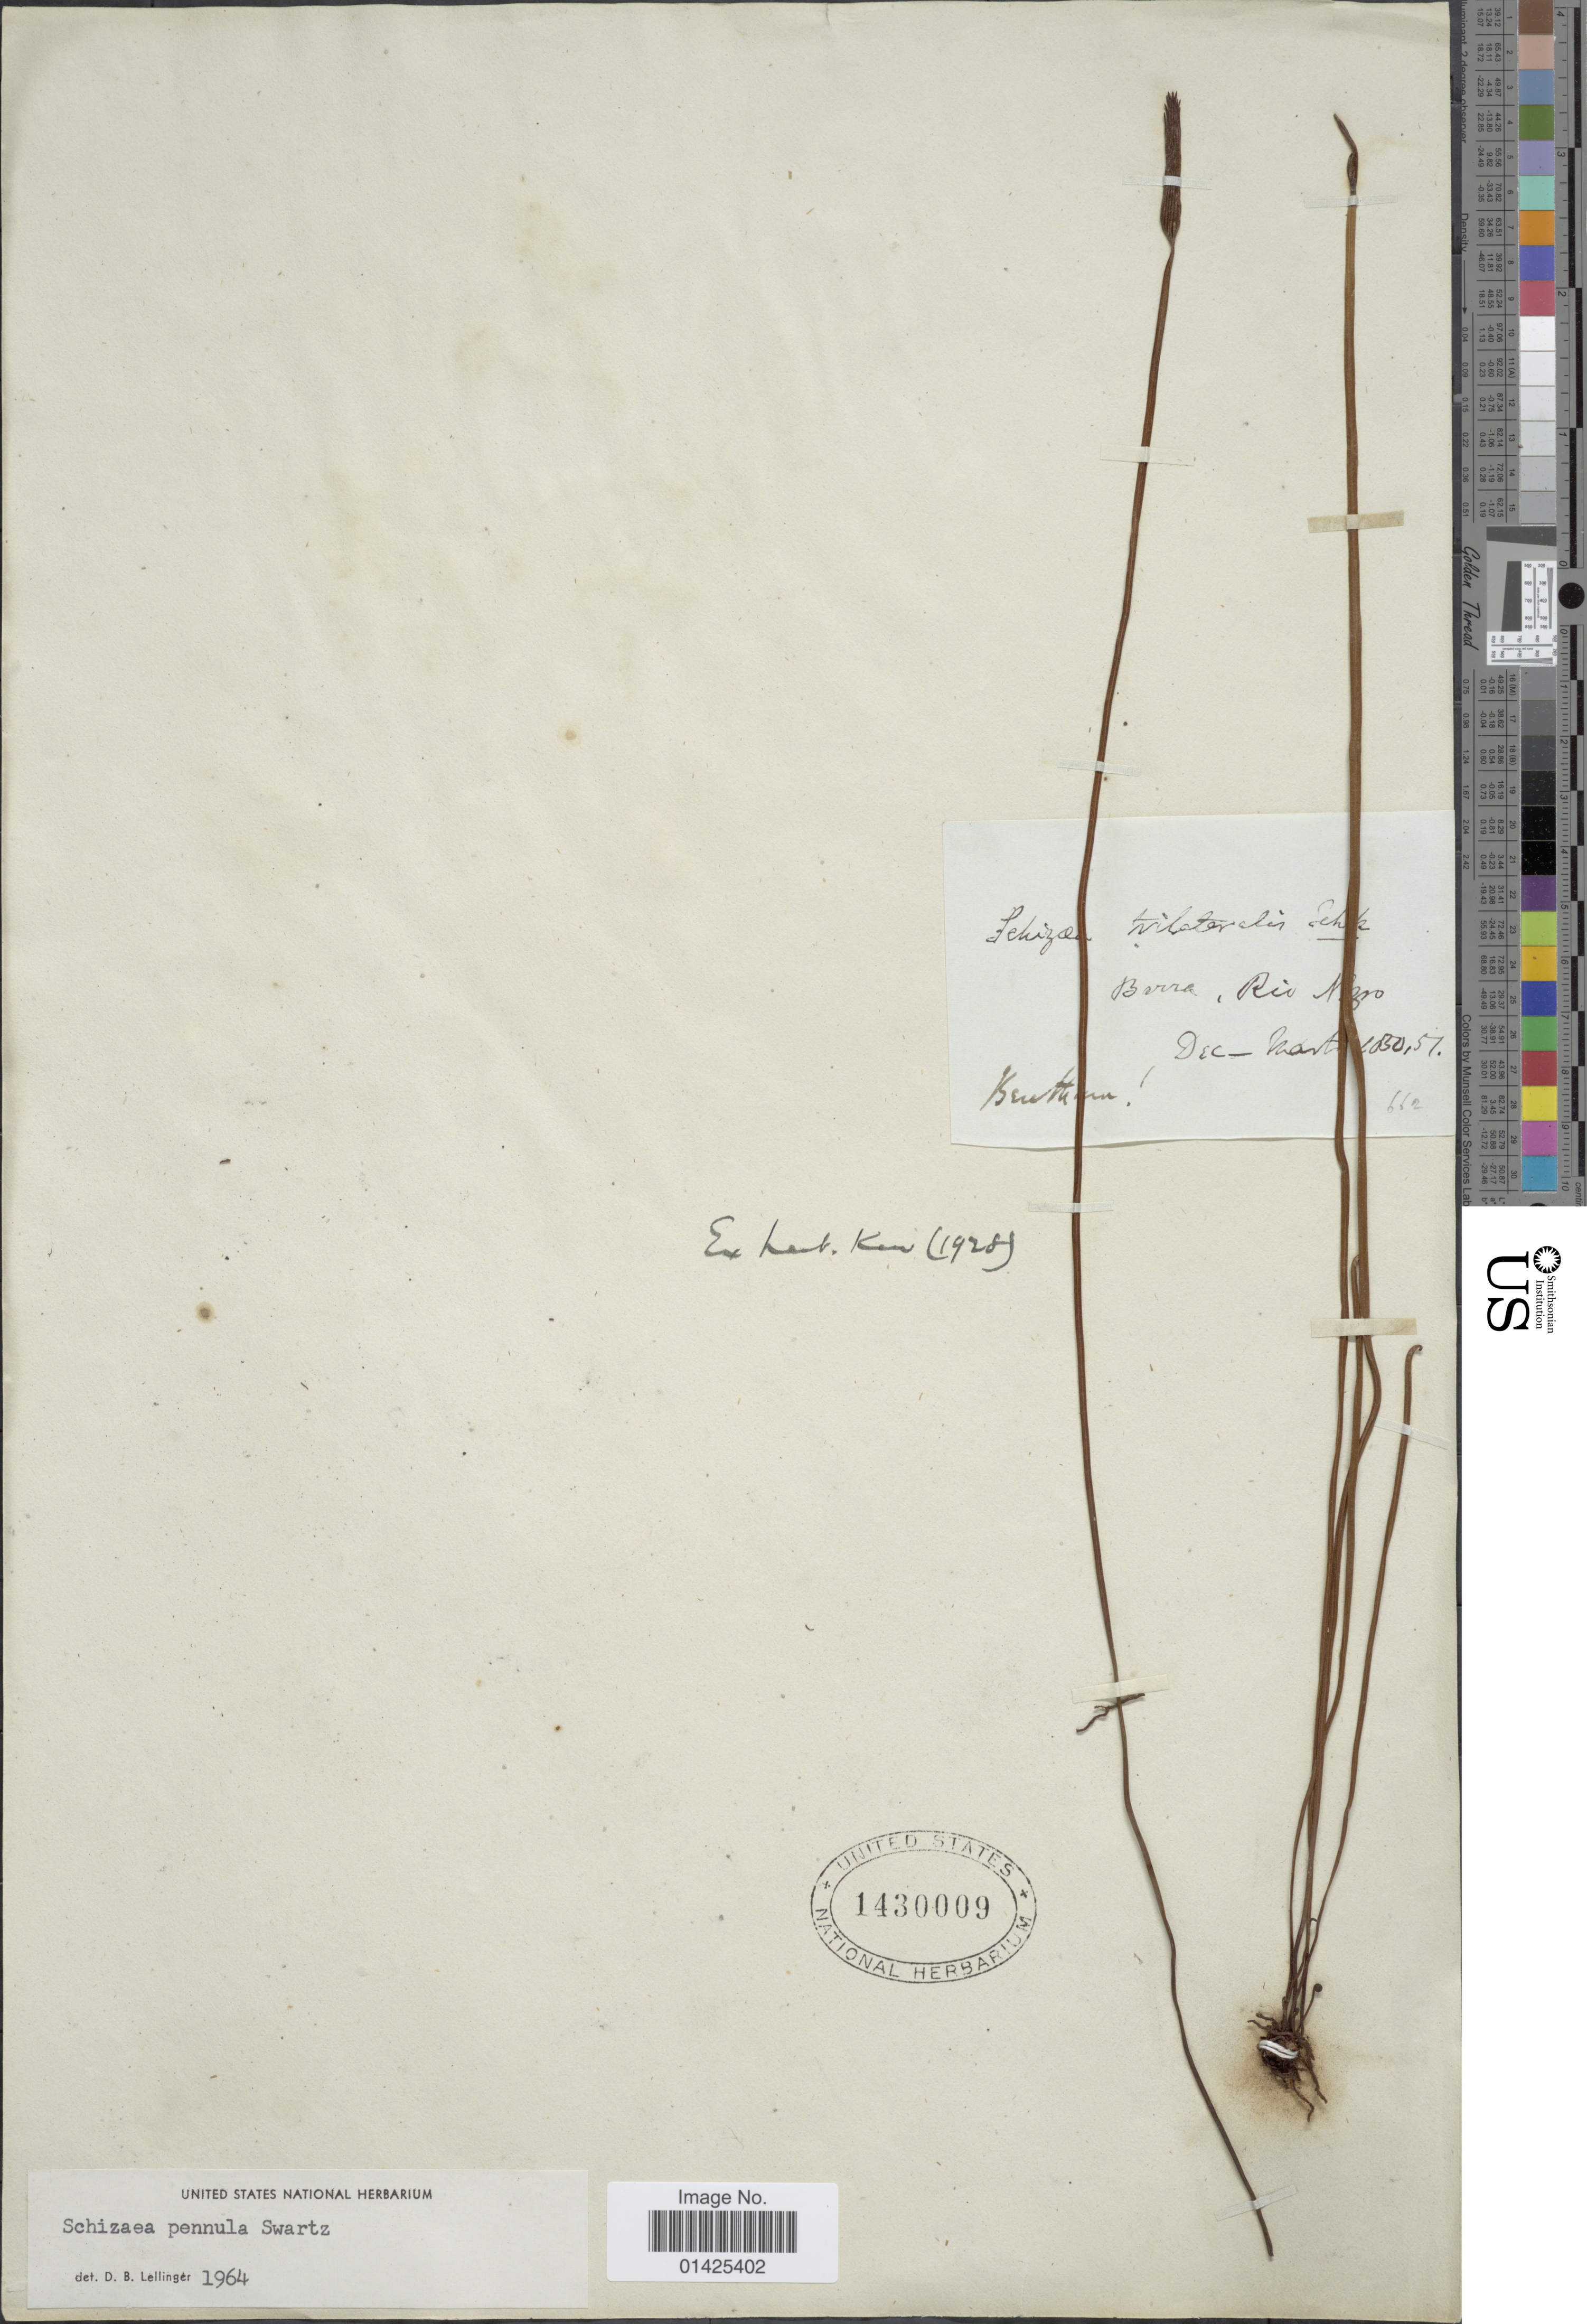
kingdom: Plantae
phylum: Tracheophyta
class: Polypodiopsida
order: Schizaeales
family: Schizaeaceae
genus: Actinostachys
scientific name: Actinostachys pennula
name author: (Sw.) Hook.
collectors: D. B. Lellinger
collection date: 1964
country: Argentina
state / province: Rio Negro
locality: Barra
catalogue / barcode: US 1430009